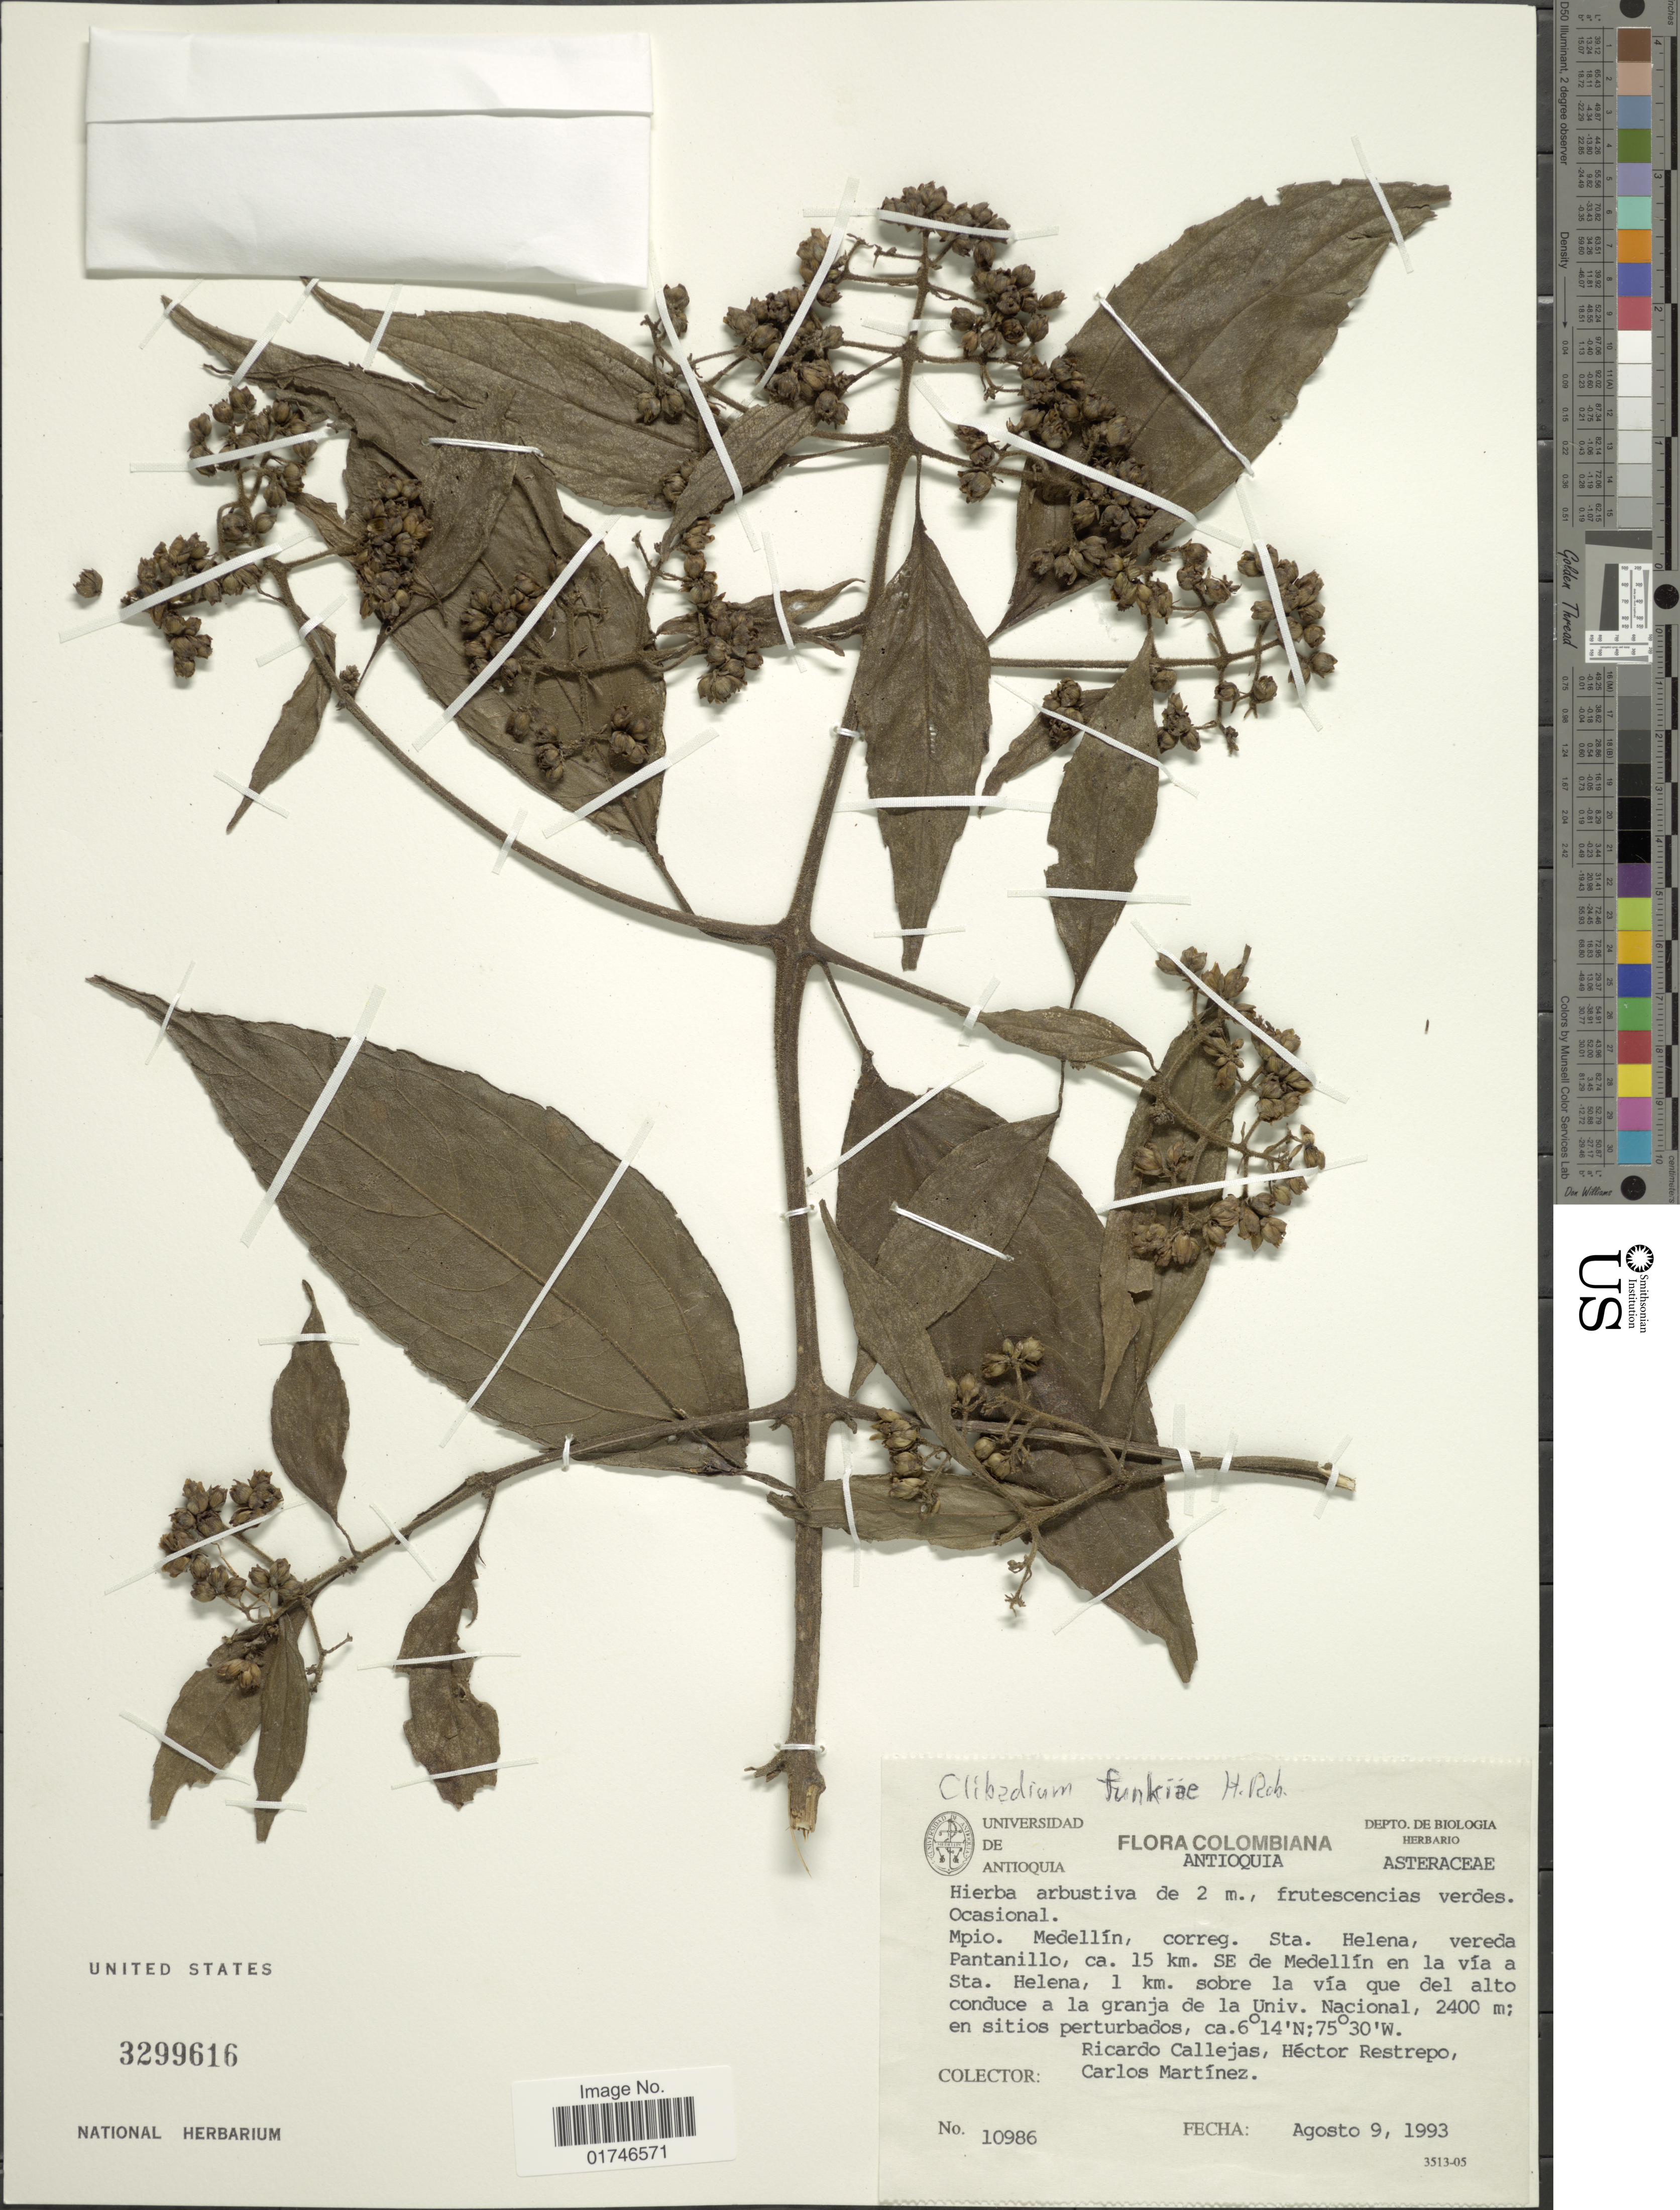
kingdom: Plantae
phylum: Tracheophyta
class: Magnoliopsida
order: Asterales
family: Asteraceae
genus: Clibadium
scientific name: Clibadium funkiae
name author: H. Rob.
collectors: R. Callejas, H. Restrepo & C. Martínez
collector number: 10986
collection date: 1993-08-09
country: Colombia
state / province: Antioquia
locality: Mpio. Medellin, correg. Sta. Helena, vereda Pantanillo, ca. 15 km. SE de Medellin en la via a Sta, Helen, 1 km. sobre la via que del alto conduce a la granja de la Univ. Nacional.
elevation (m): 2400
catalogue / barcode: US 3299616